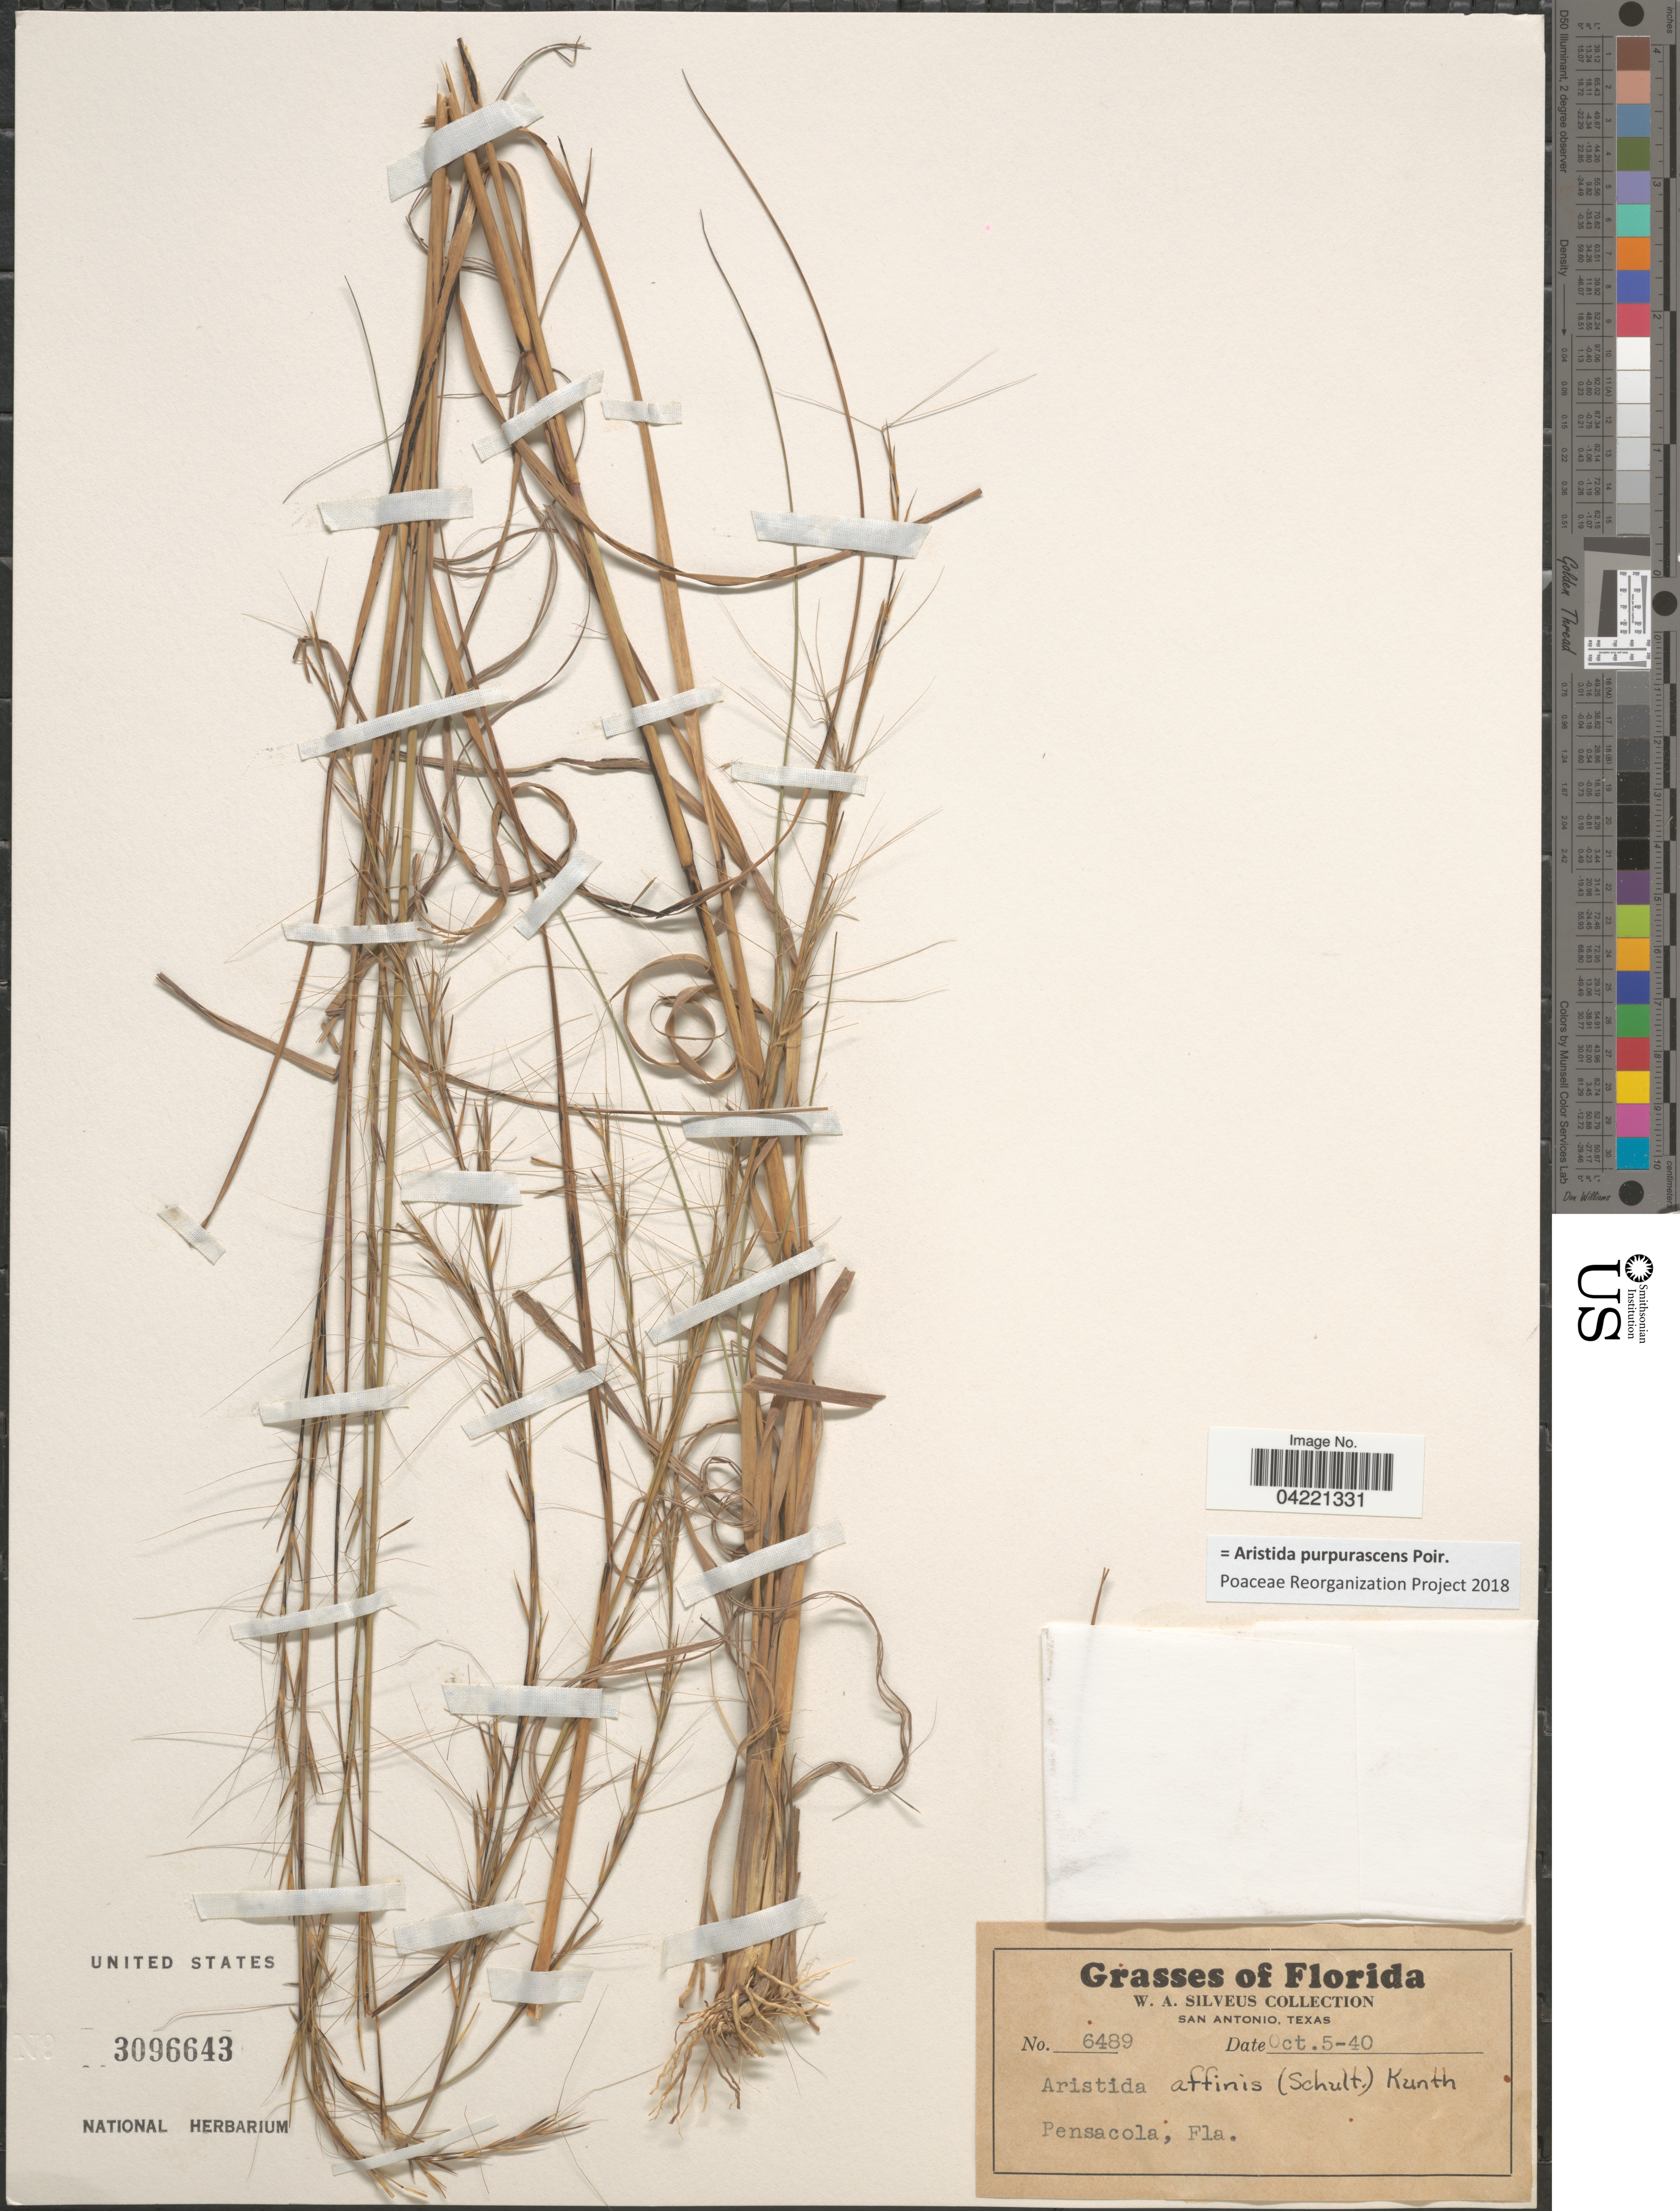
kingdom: Plantae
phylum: Tracheophyta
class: Liliopsida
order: Poales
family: Poaceae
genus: Aristida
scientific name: Aristida purpurascens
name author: Poir.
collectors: W. Silveus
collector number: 6489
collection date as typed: Transcribed d/m/y: 5/10/40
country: United States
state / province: Florida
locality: Pensacola.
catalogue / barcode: US 3096643